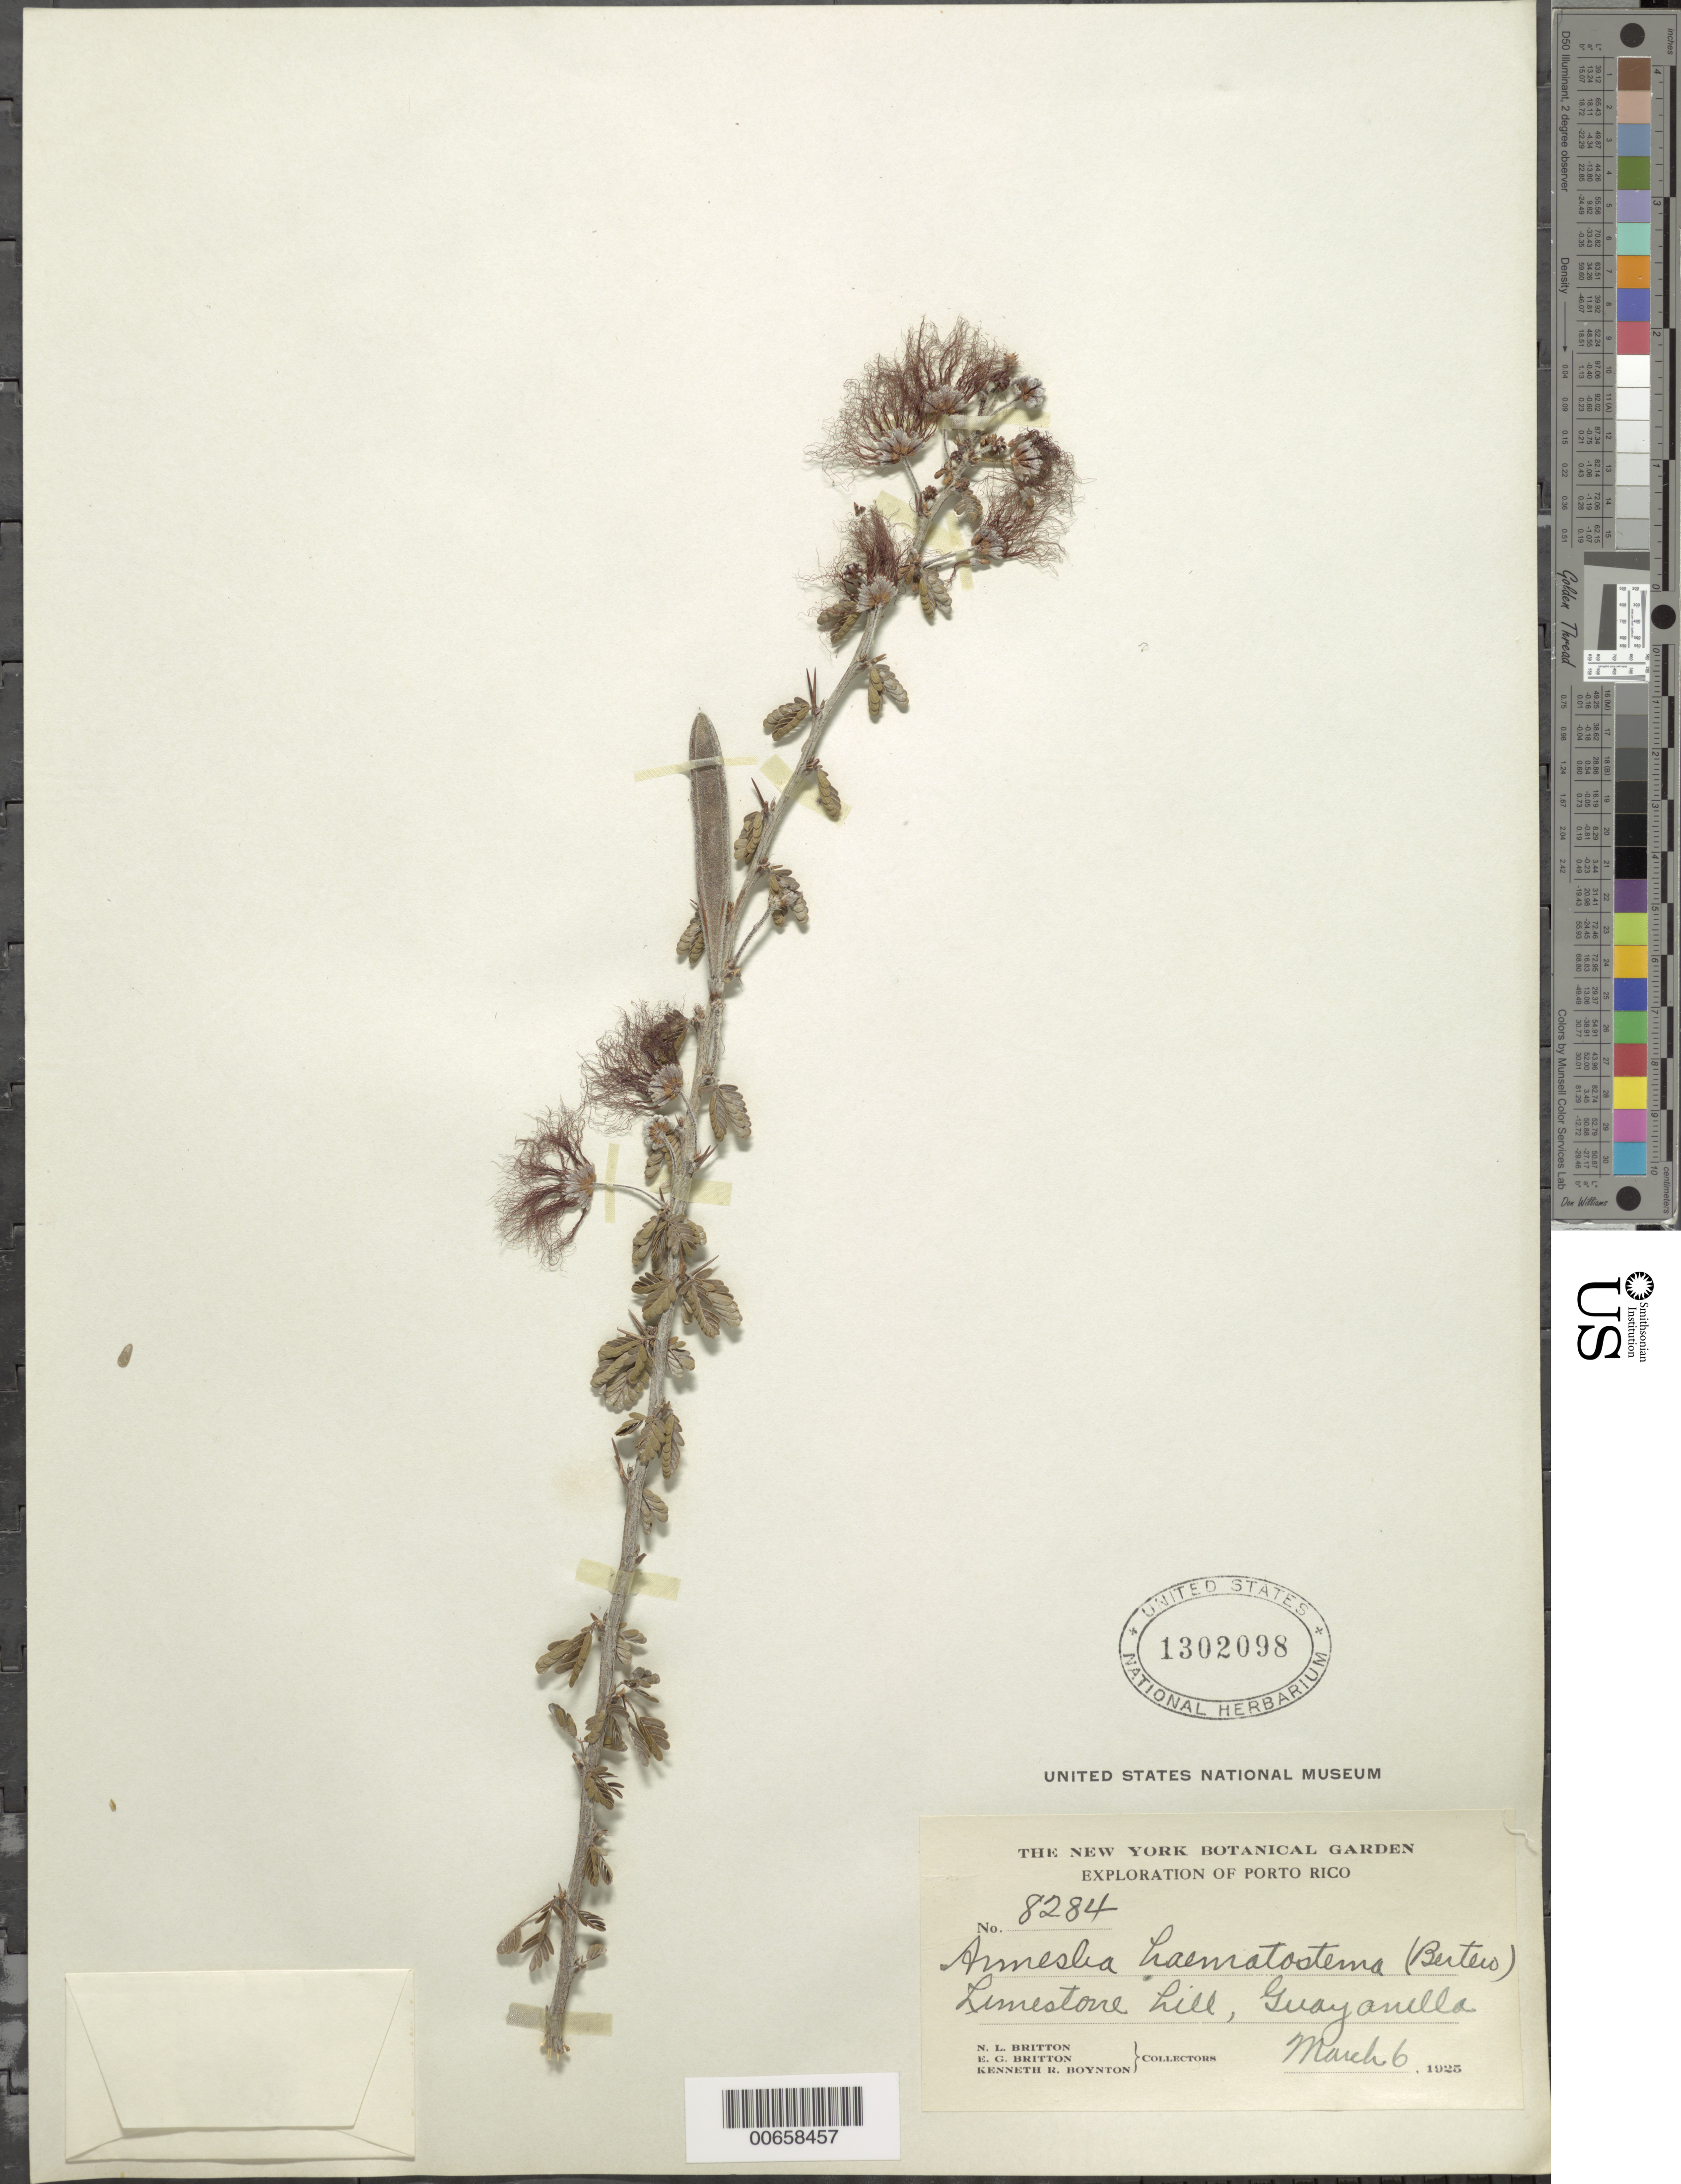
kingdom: Plantae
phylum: Tracheophyta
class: Magnoliopsida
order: Fabales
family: Fabaceae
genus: Calliandra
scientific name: Calliandra haematostoma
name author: (DC.) Urb.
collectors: N. Britton, E. G. Britton & K. Boynton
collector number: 8284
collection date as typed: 06 Mar 1925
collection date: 1925-03-06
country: Puerto Rico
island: Greater Antilles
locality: Guayanilla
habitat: Limestone hill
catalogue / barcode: US 1302098